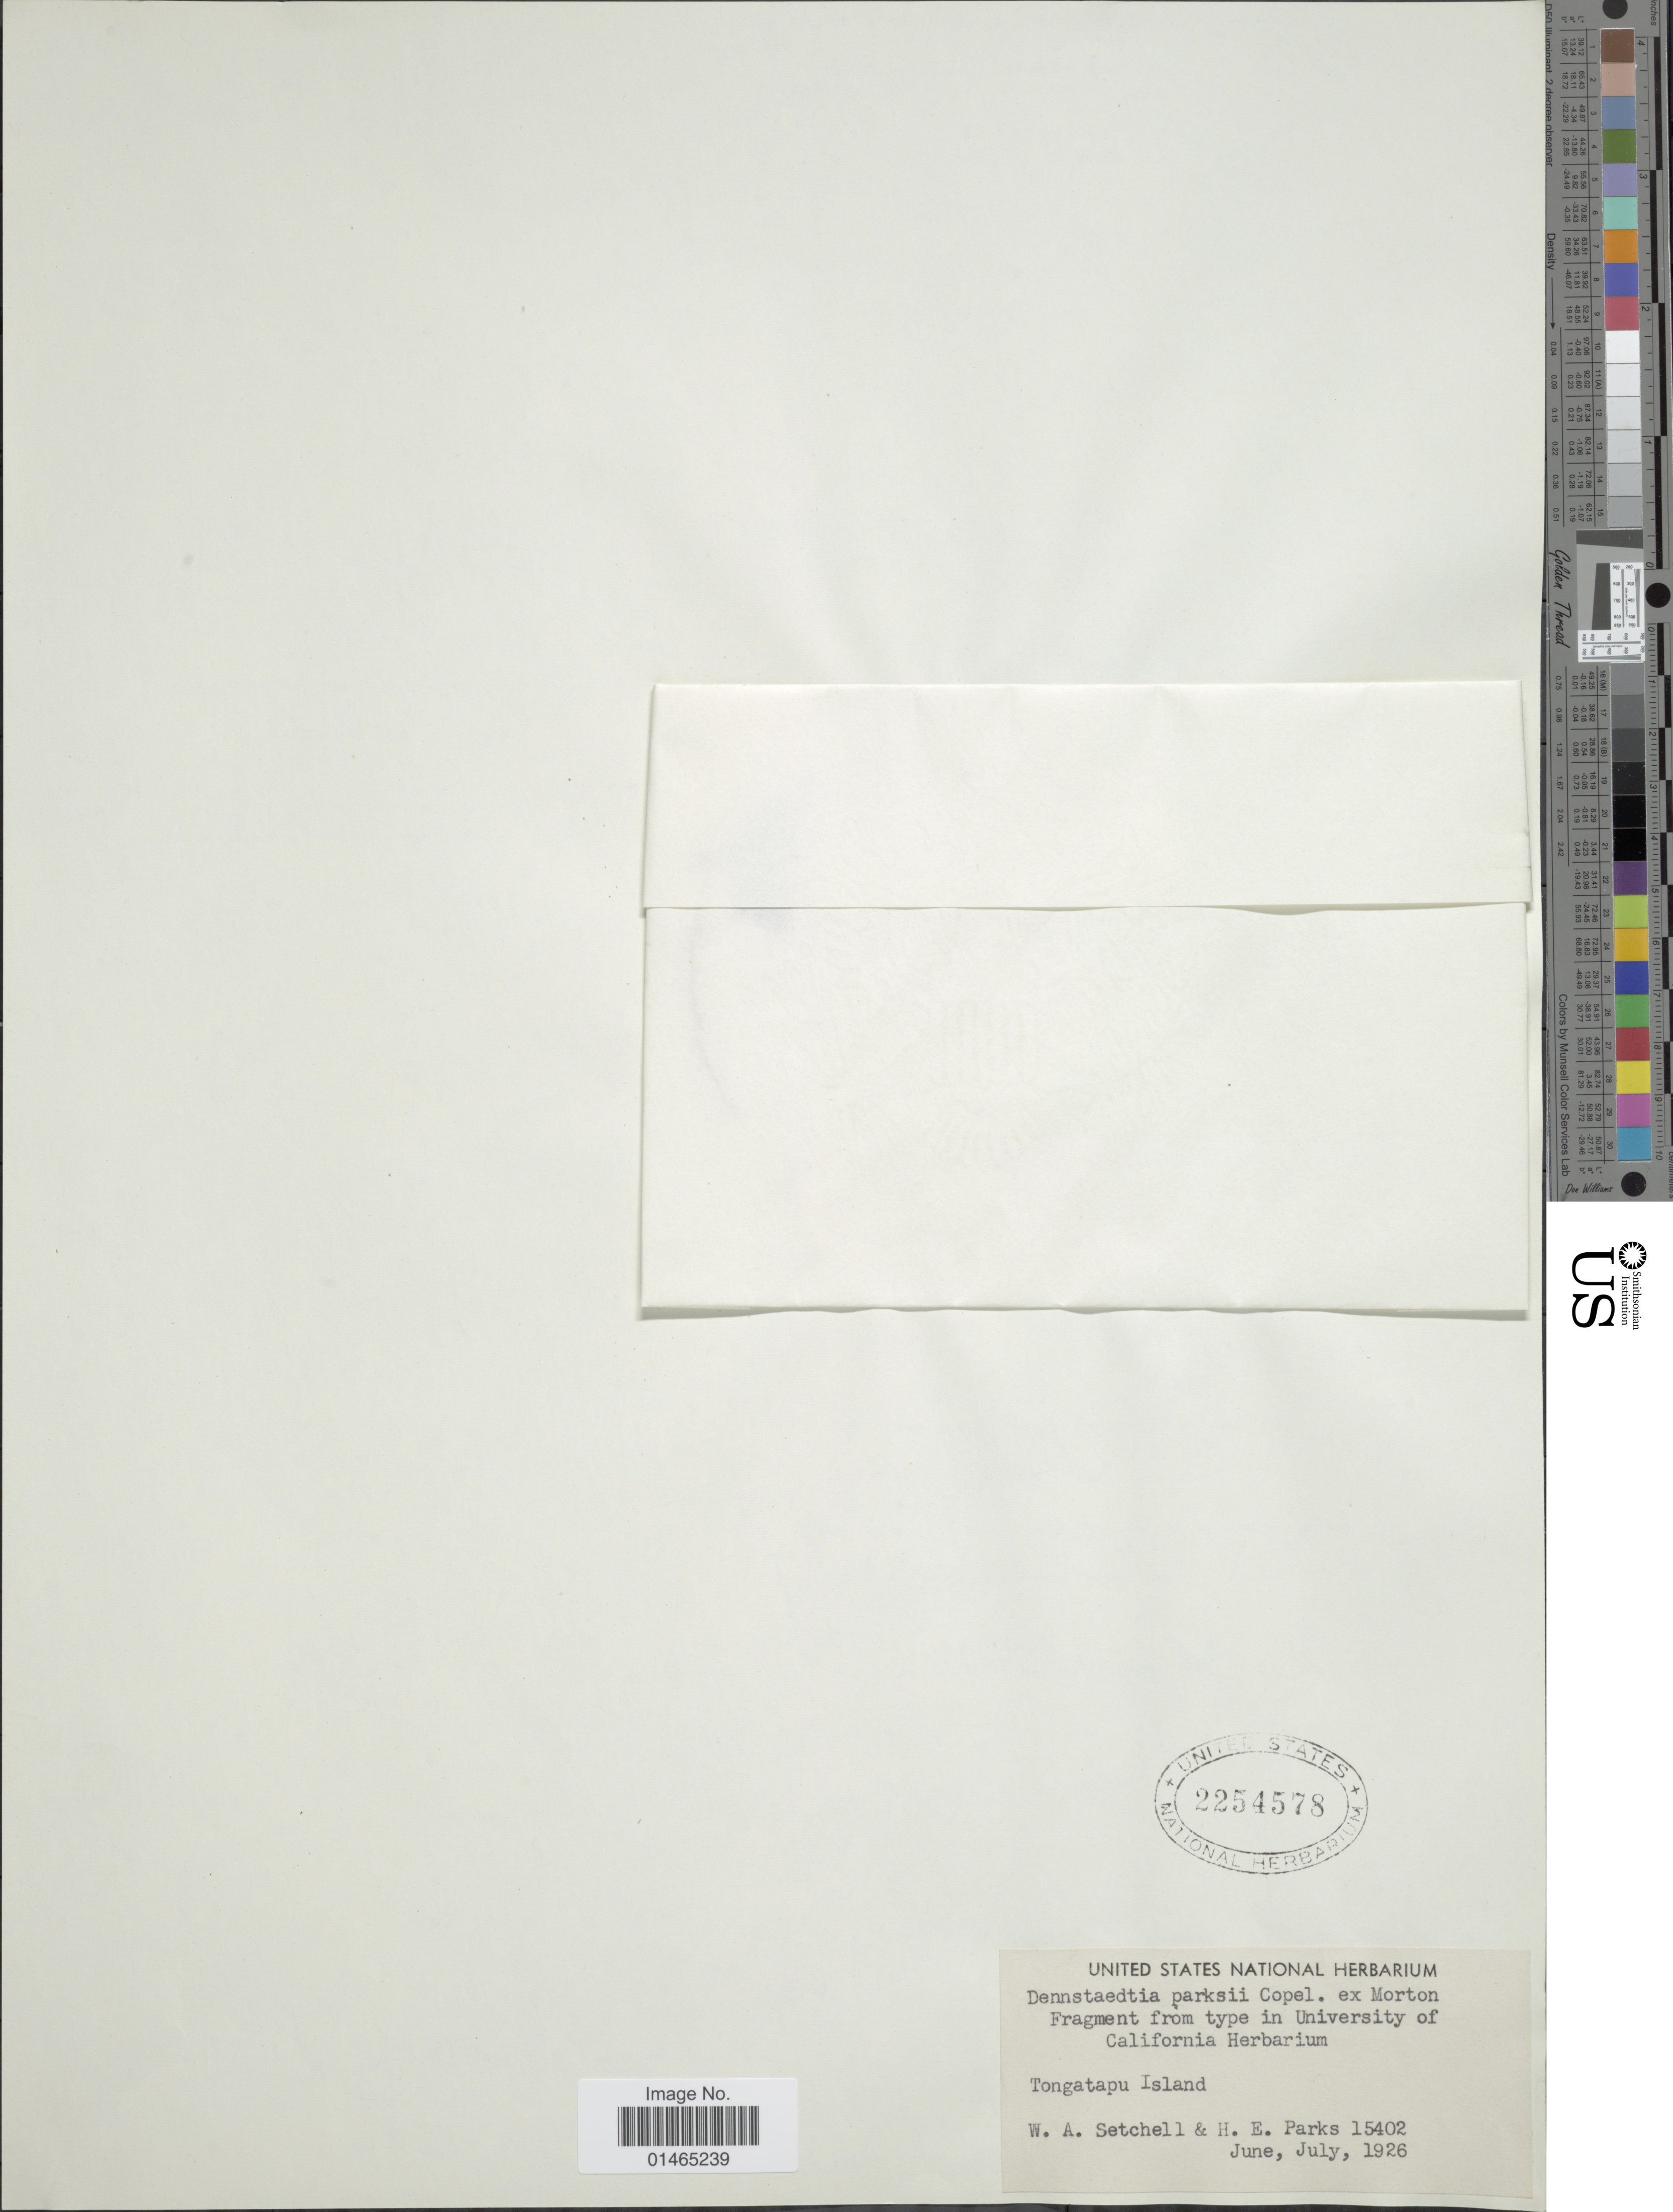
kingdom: Plantae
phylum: Tracheophyta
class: Polypodiopsida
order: Polypodiales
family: Dennstaedtiaceae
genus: Dennstaedtia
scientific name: Dennstaedtia parksii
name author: Copel. ex C.V. Morton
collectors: W. Setchell & H. E. Parks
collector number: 15402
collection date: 1926-06/1926-07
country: Tonga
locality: Tongatapu Island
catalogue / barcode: US 2254578